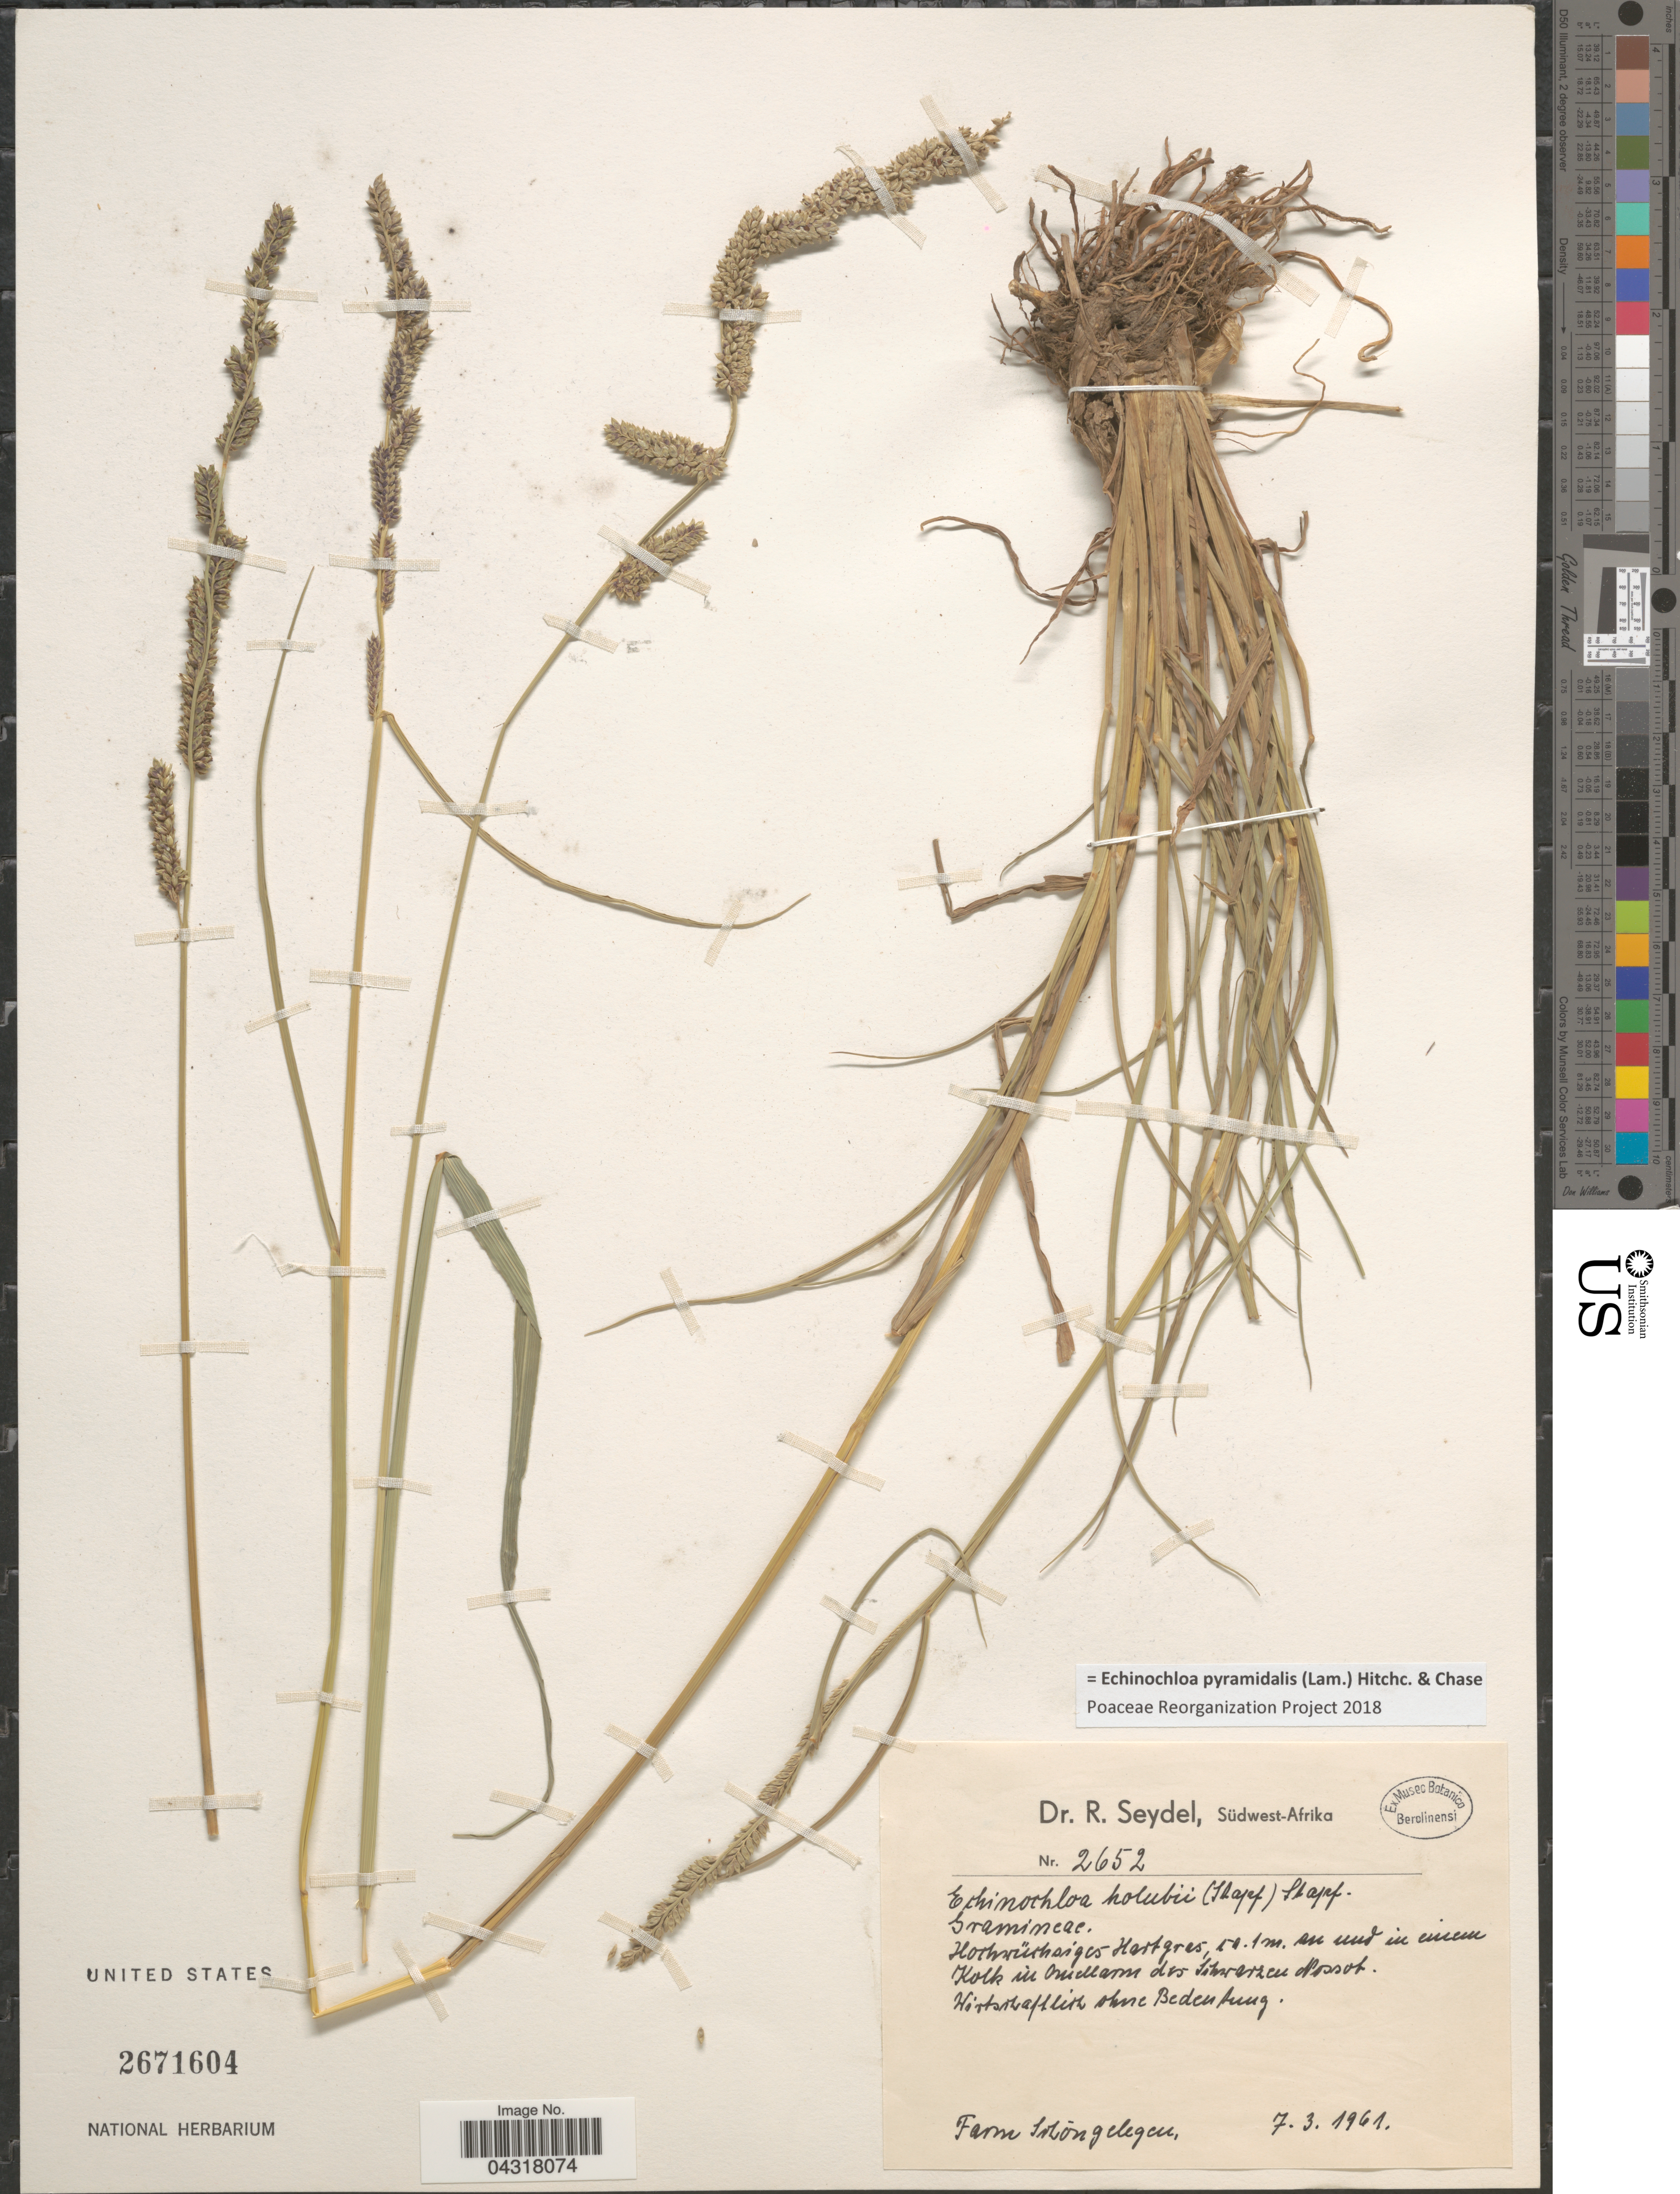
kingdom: Plantae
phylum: Tracheophyta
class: Liliopsida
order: Poales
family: Poaceae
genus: Echinochloa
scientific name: Echinochloa pyramidalis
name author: (Lam.) Hitchc. & Chase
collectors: R. Seydel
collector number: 2652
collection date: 1961-03-07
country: Namibia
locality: Farm Schöngelegen.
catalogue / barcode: US 2671604